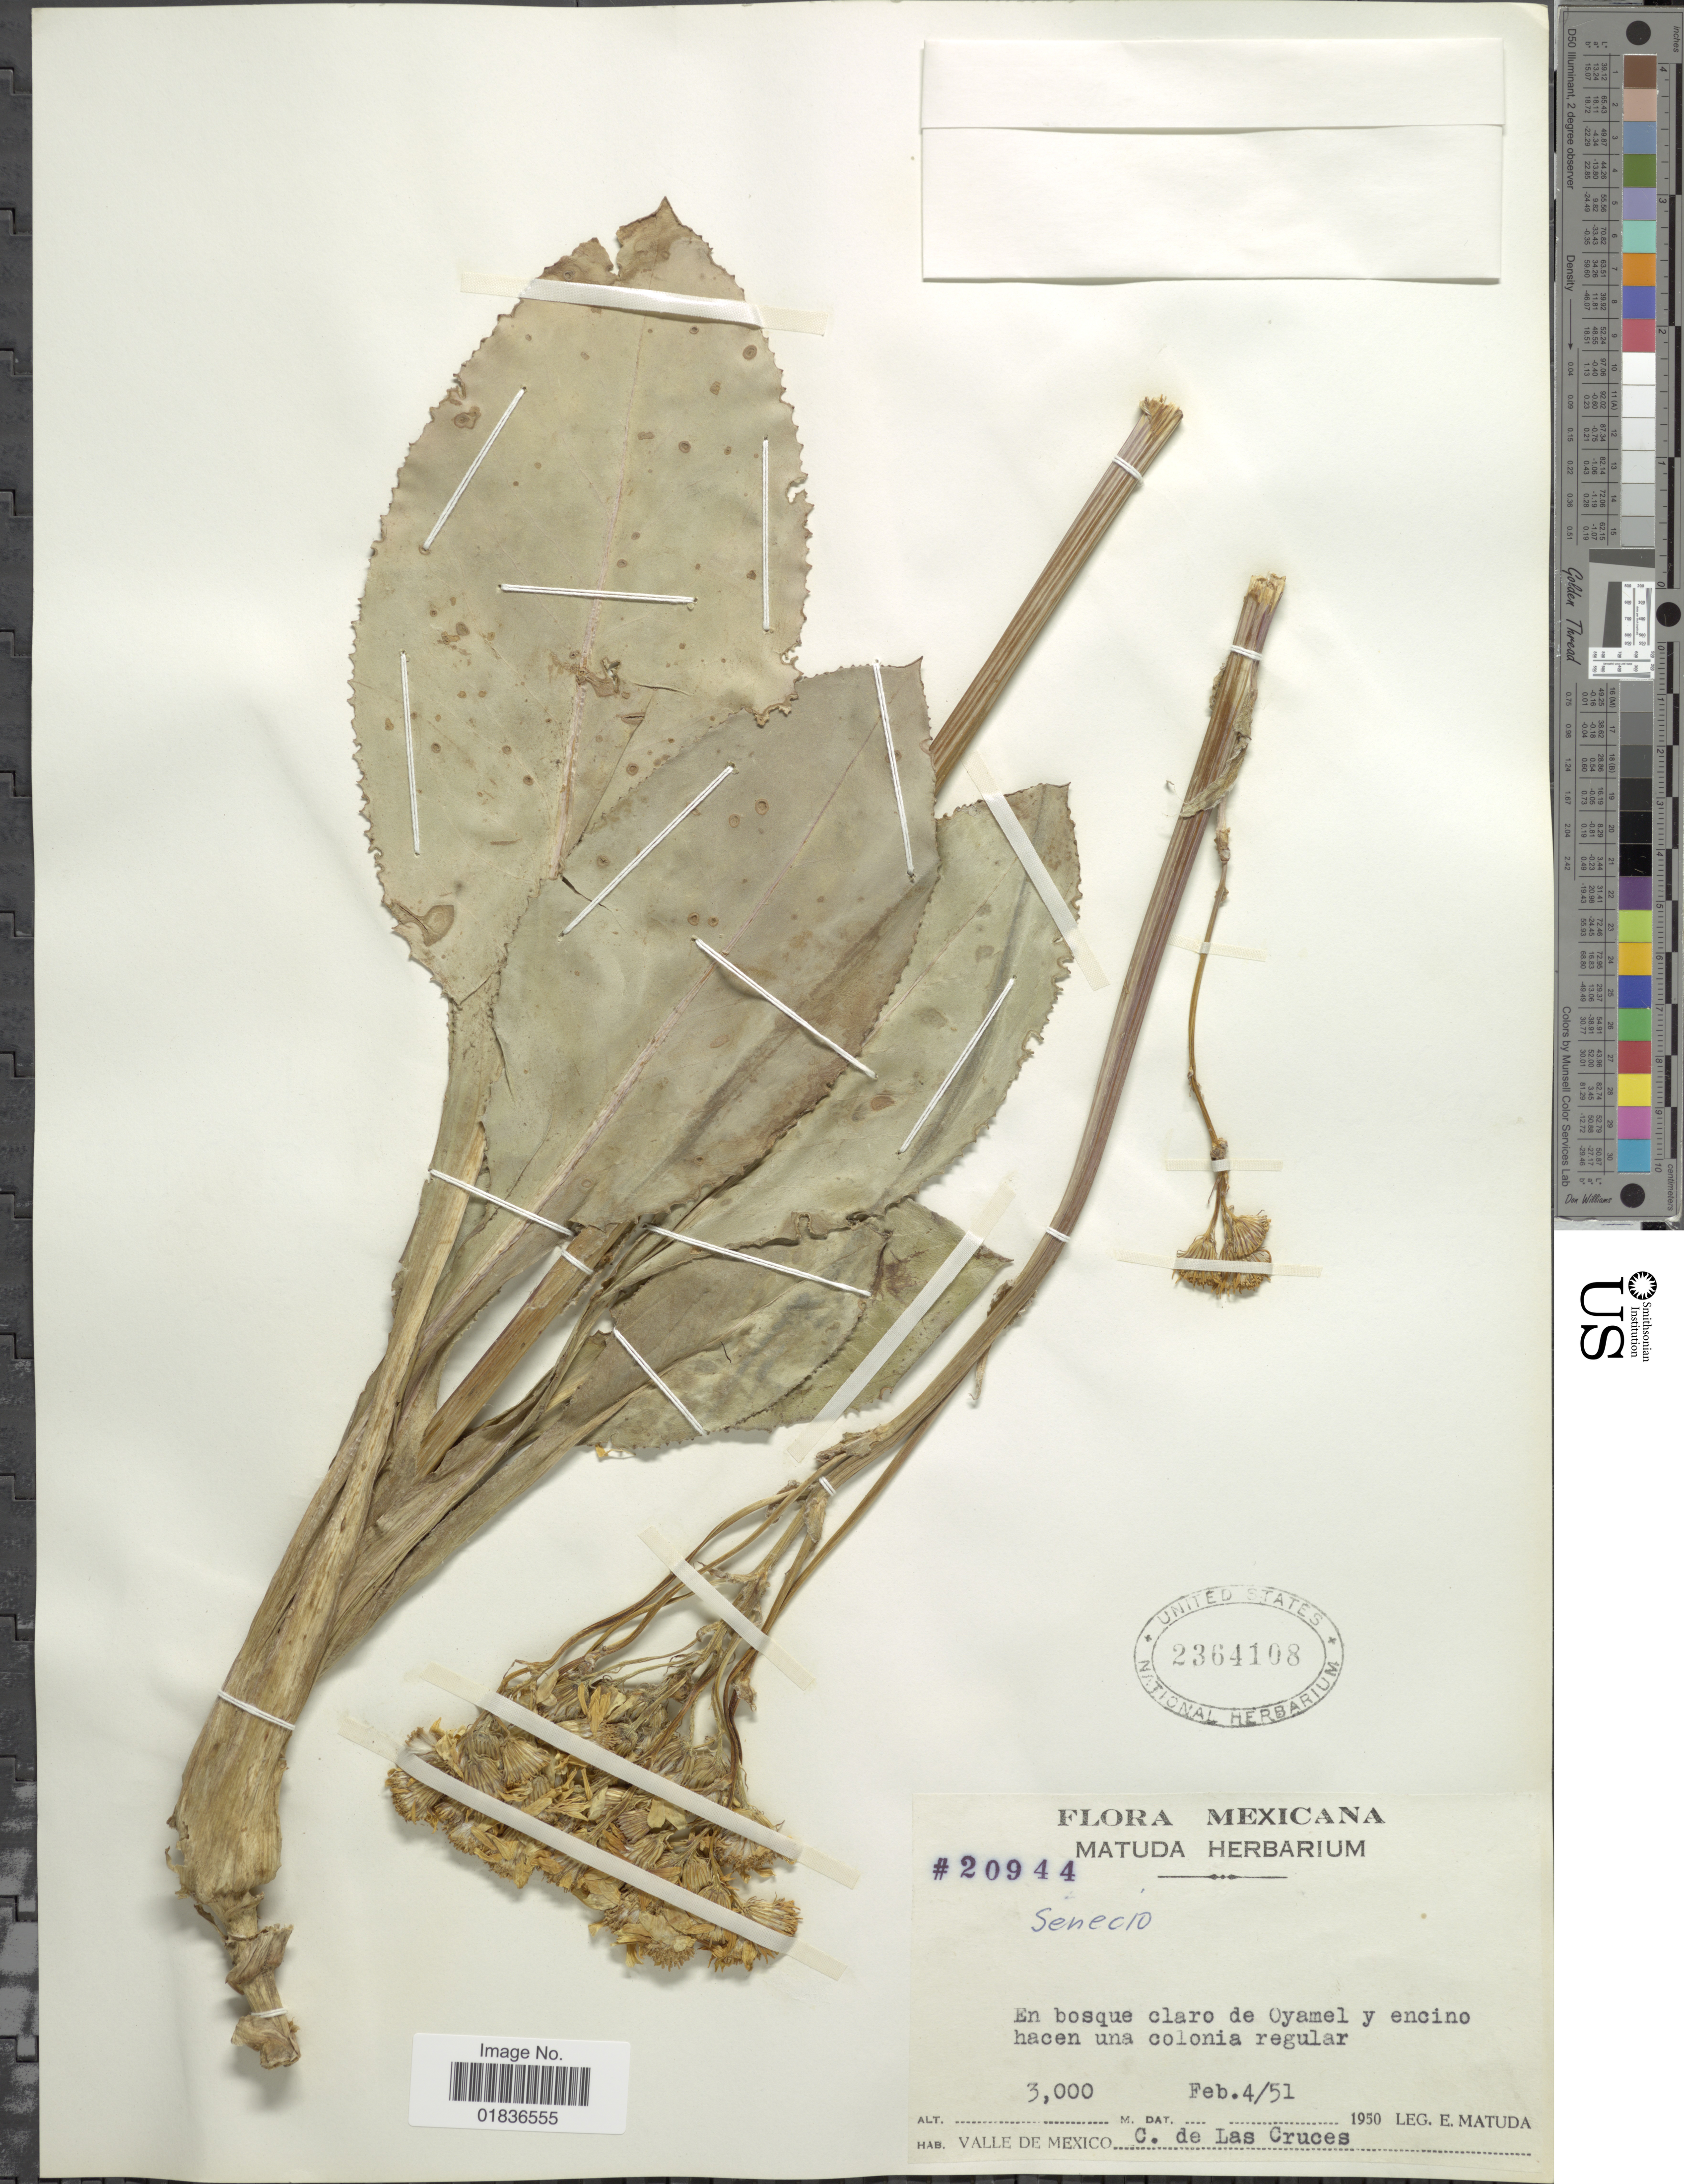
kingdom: Plantae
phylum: Tracheophyta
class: Magnoliopsida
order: Asterales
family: Asteraceae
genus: Senecio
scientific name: Senecio toluccanus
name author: DC.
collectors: E. Matuda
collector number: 20944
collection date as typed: Transcribed d/m/y: 4/2/51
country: Mexico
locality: Valle de Mexico, C. de Las Cruces.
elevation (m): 3000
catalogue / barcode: US 2364108